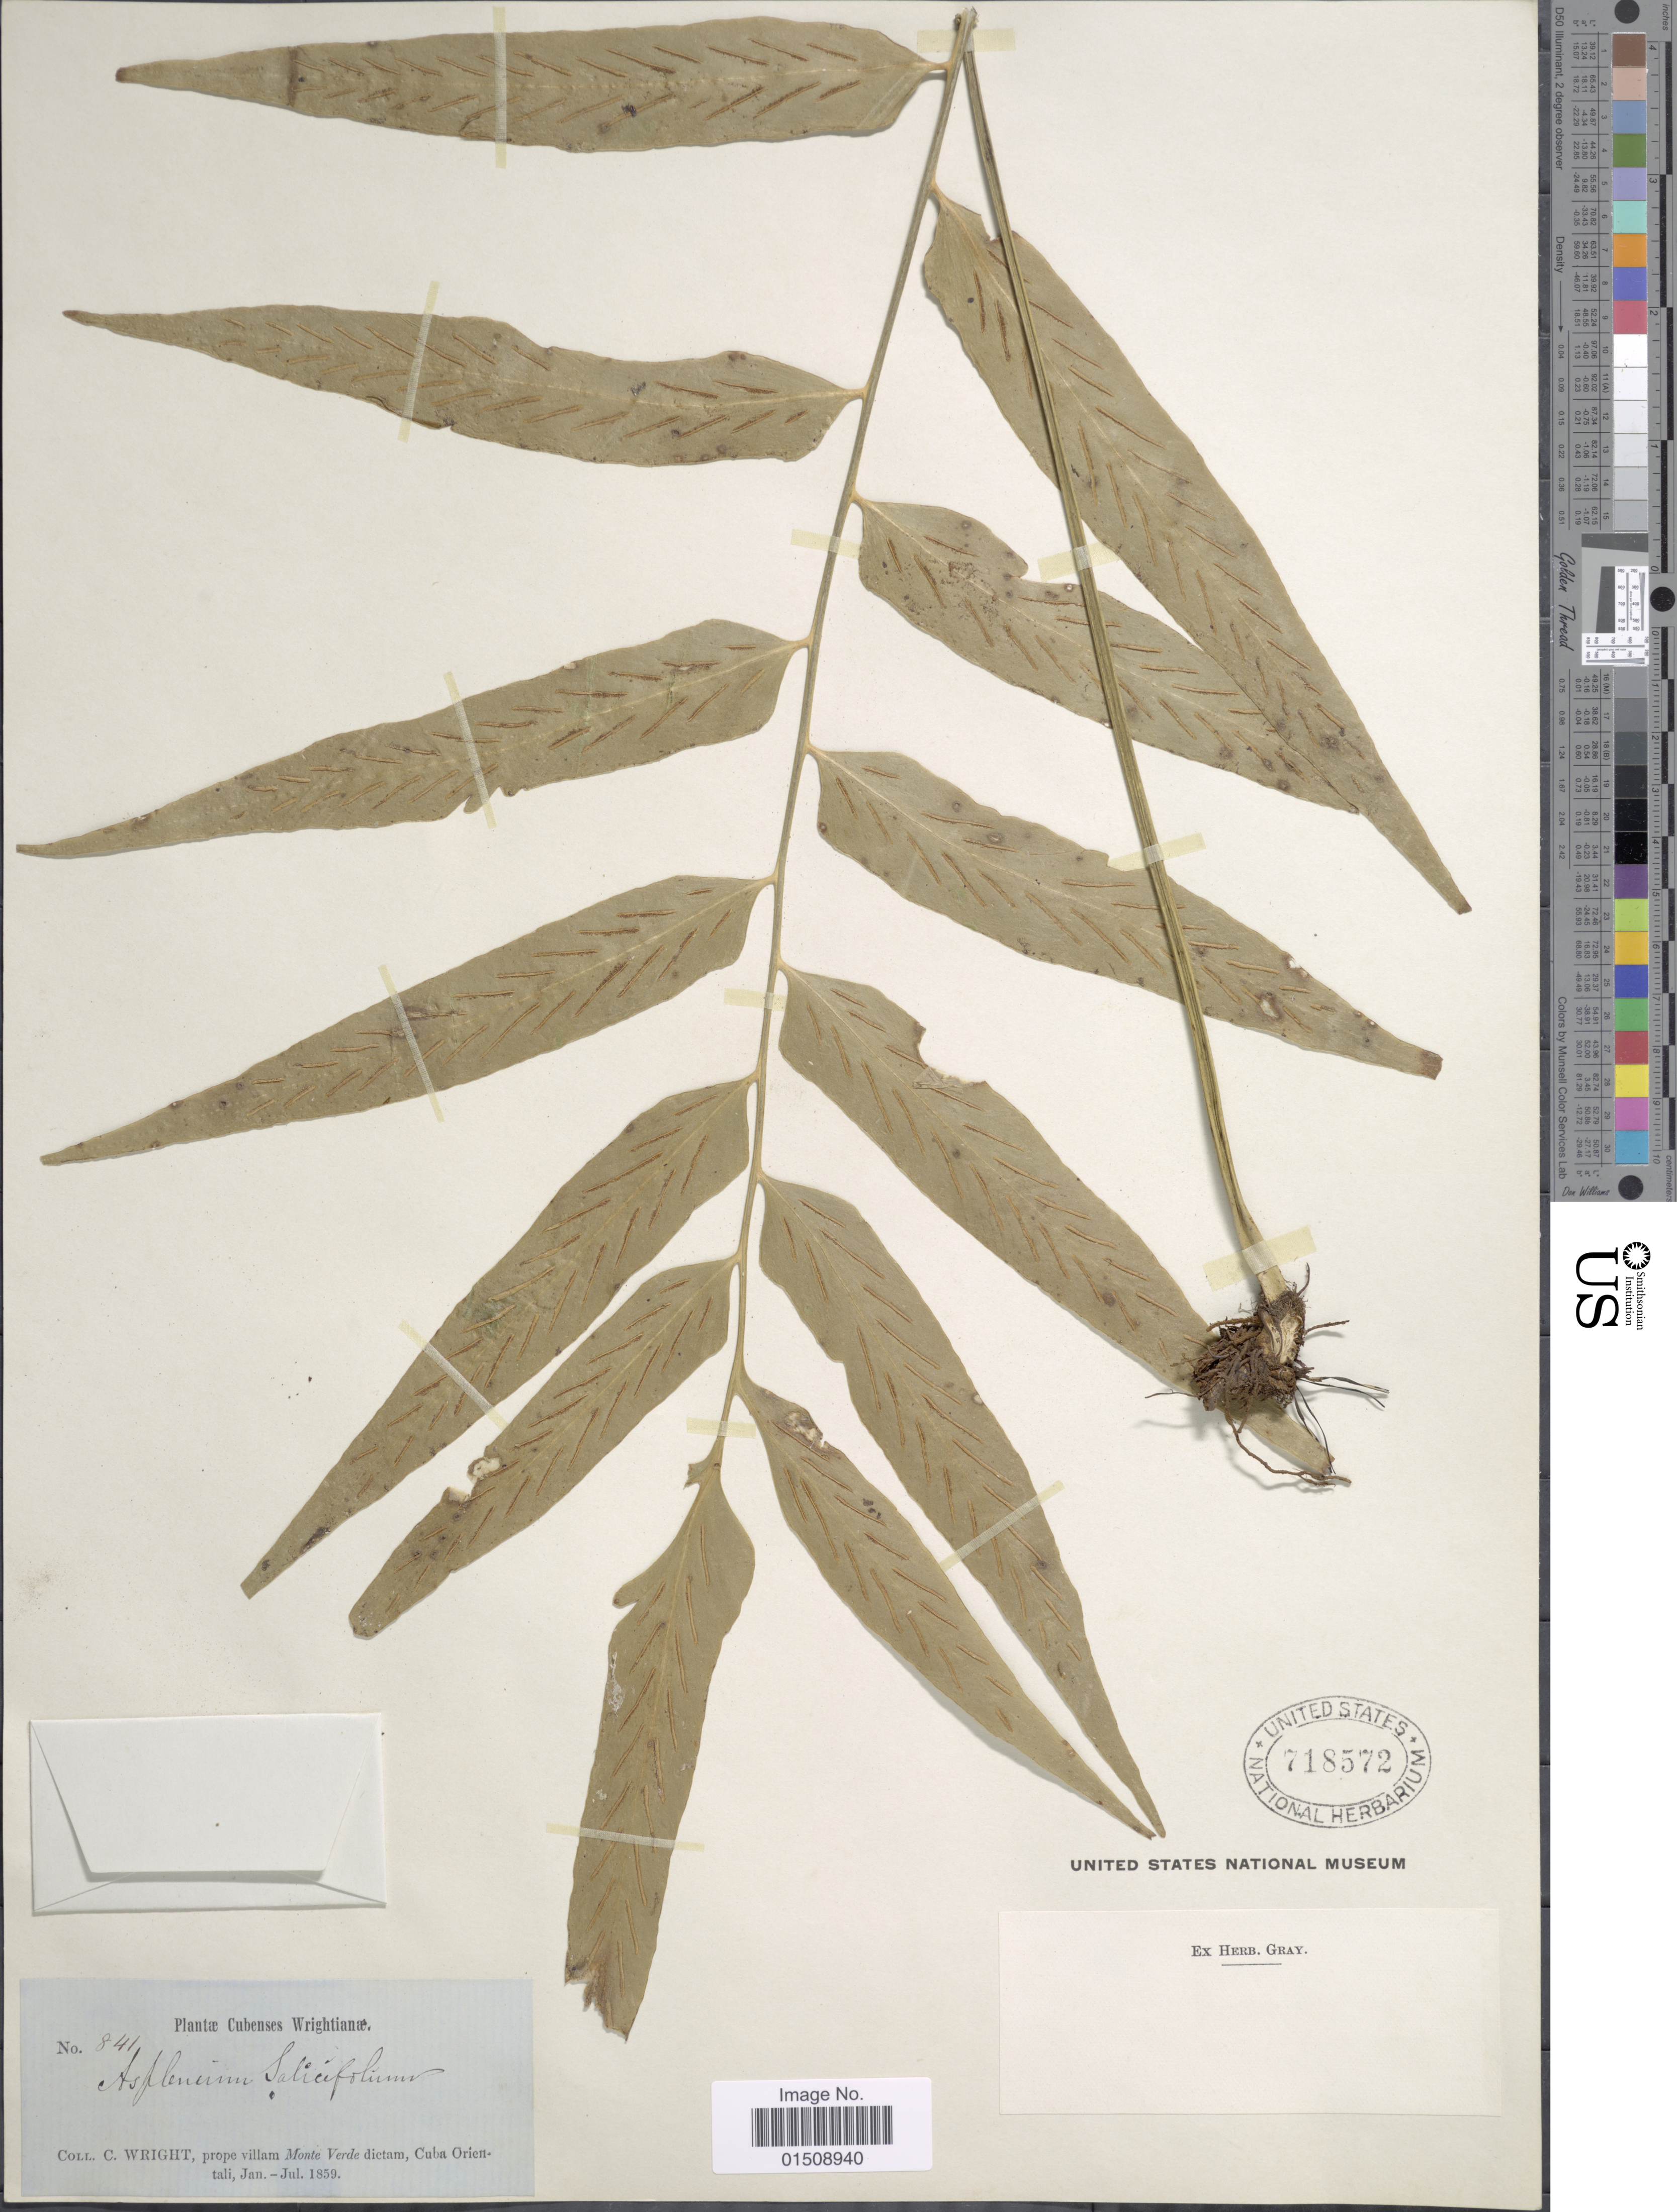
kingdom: Plantae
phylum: Tracheophyta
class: Polypodiopsida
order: Polypodiales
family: Aspleniaceae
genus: Asplenium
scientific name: Asplenium juglandifolium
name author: Lam.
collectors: C. Wright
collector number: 841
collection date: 1859-01/1859-07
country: Cuba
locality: Cubenses, prope villam Monte Verde dictam, Cuba Orientali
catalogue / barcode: US 718572